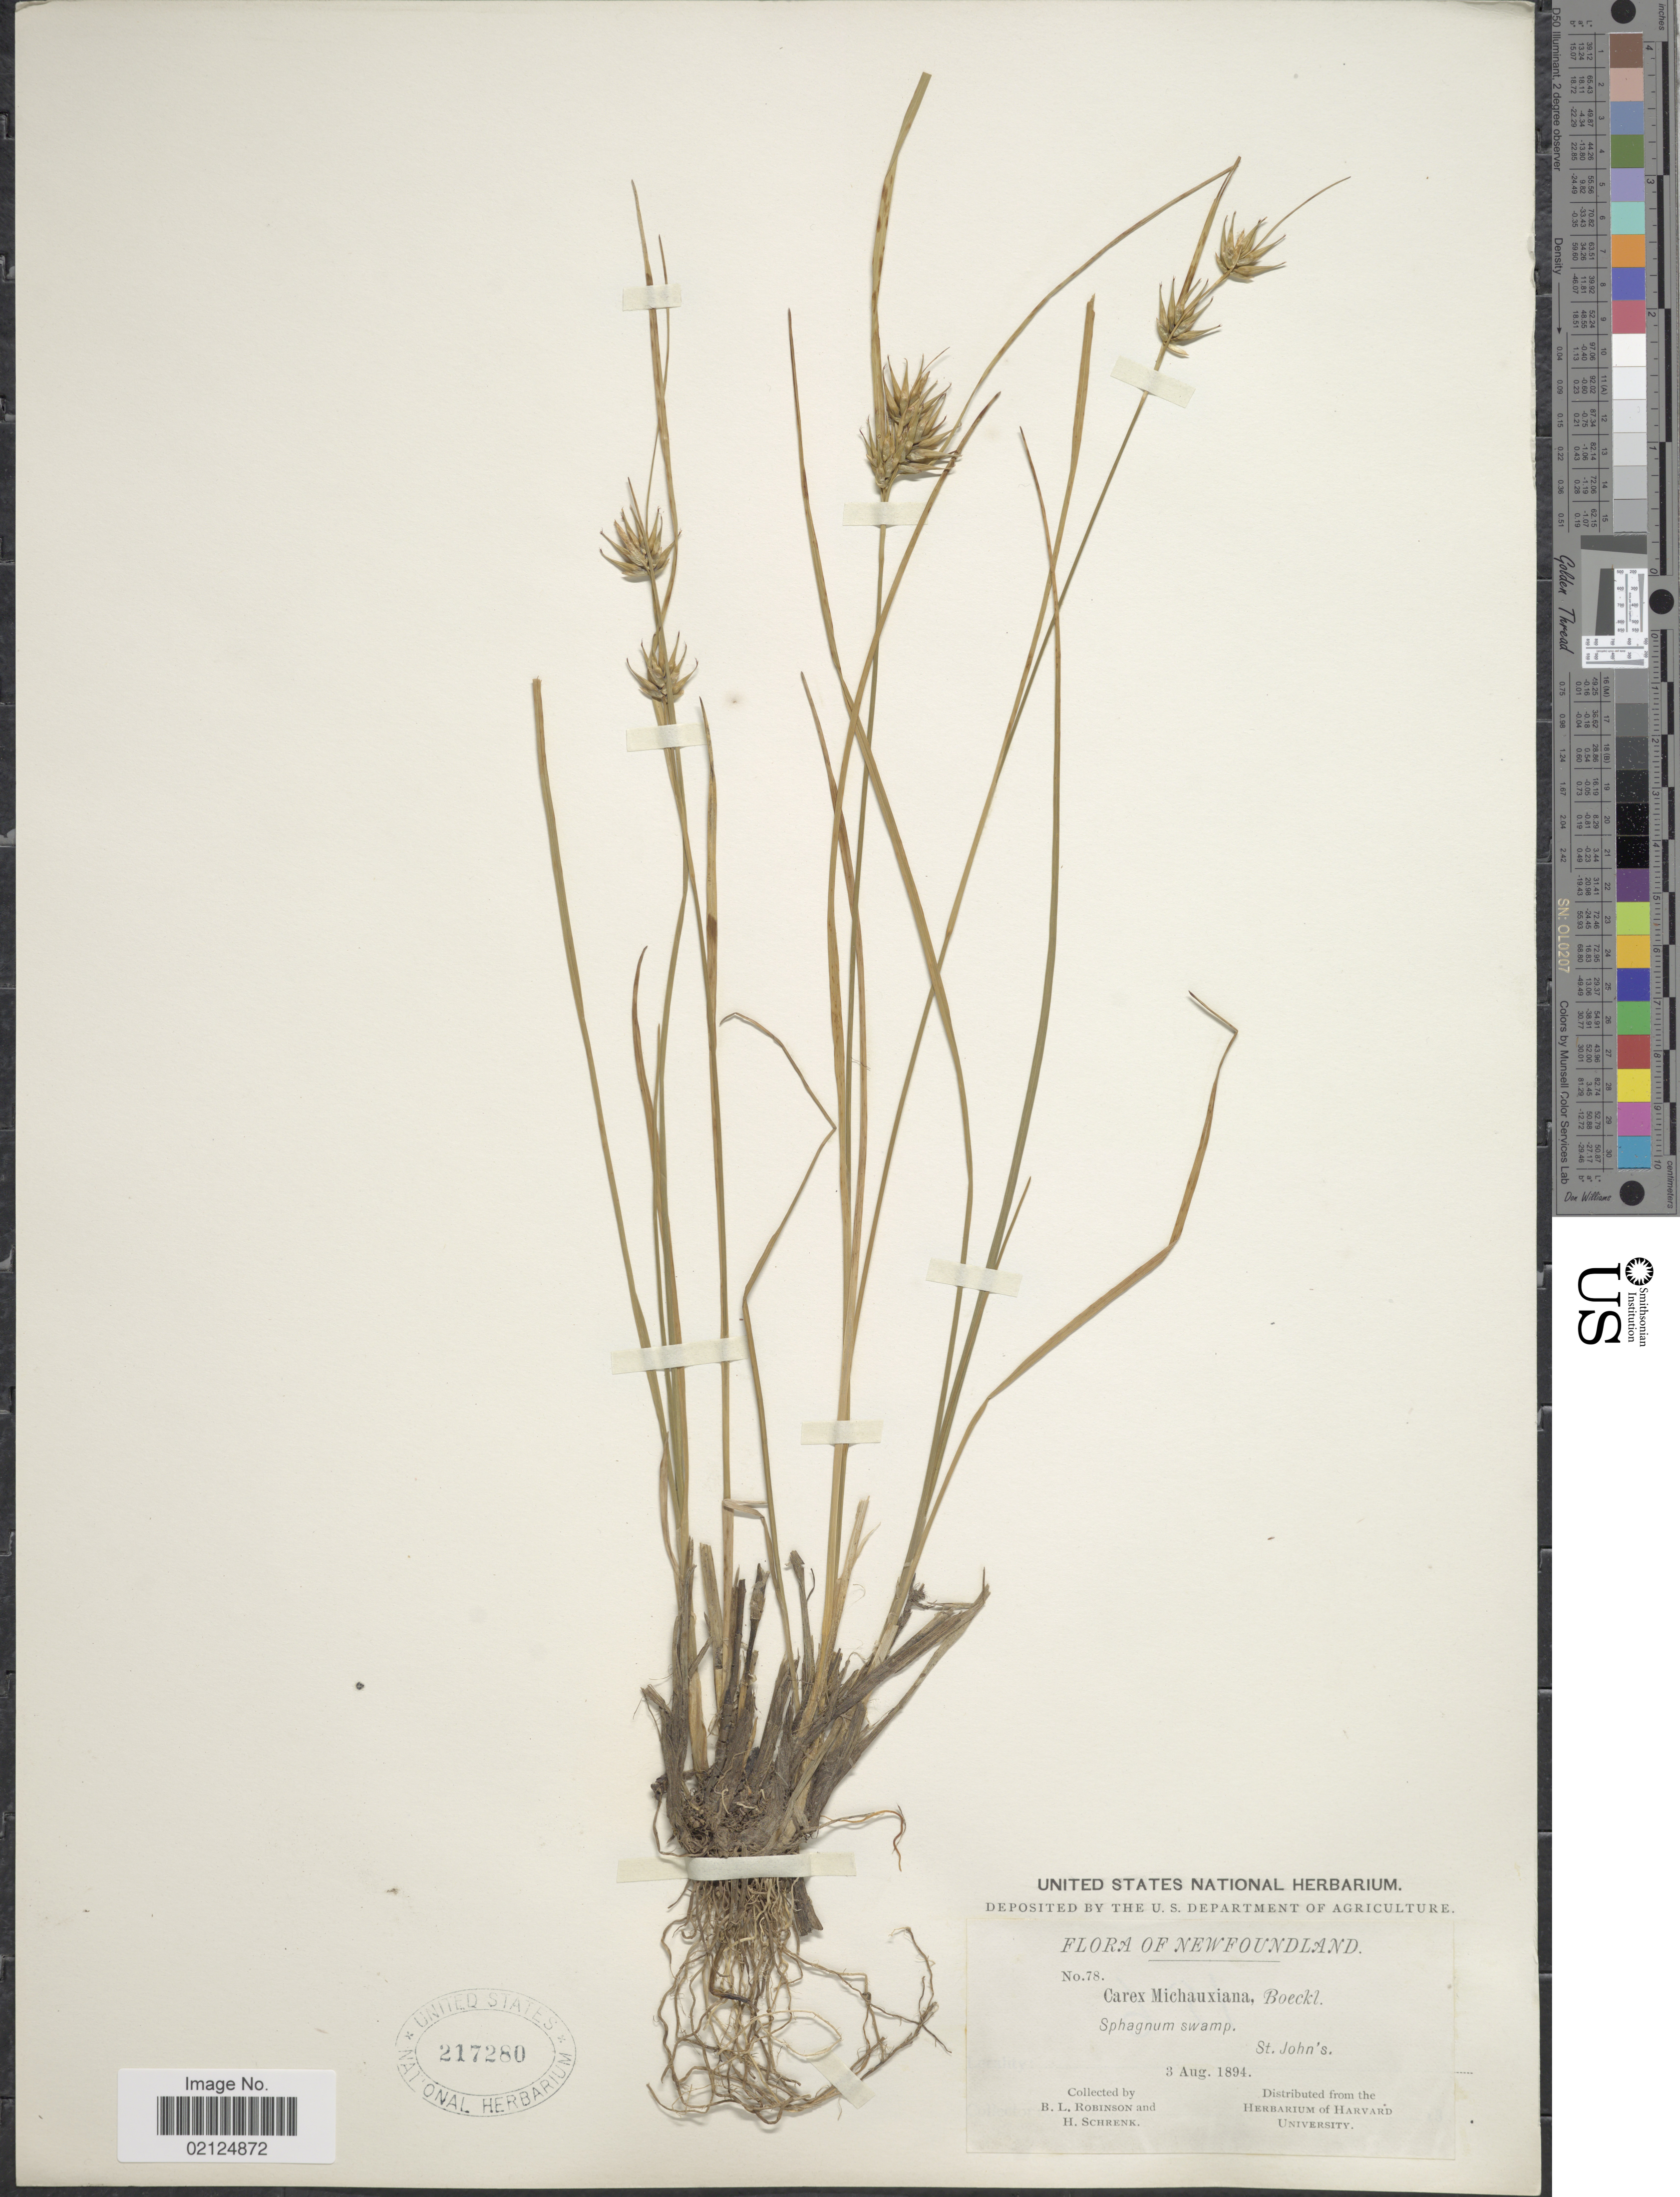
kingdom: Plantae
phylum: Tracheophyta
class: Liliopsida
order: Poales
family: Cyperaceae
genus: Carex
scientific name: Carex michauxiana subsp. michauxiana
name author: Boeckeler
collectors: B. L. Robinson & H. Schrenk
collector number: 78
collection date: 1894-08-03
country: Canada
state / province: Newfoundland and Labrador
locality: St. John's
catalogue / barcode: US 217280